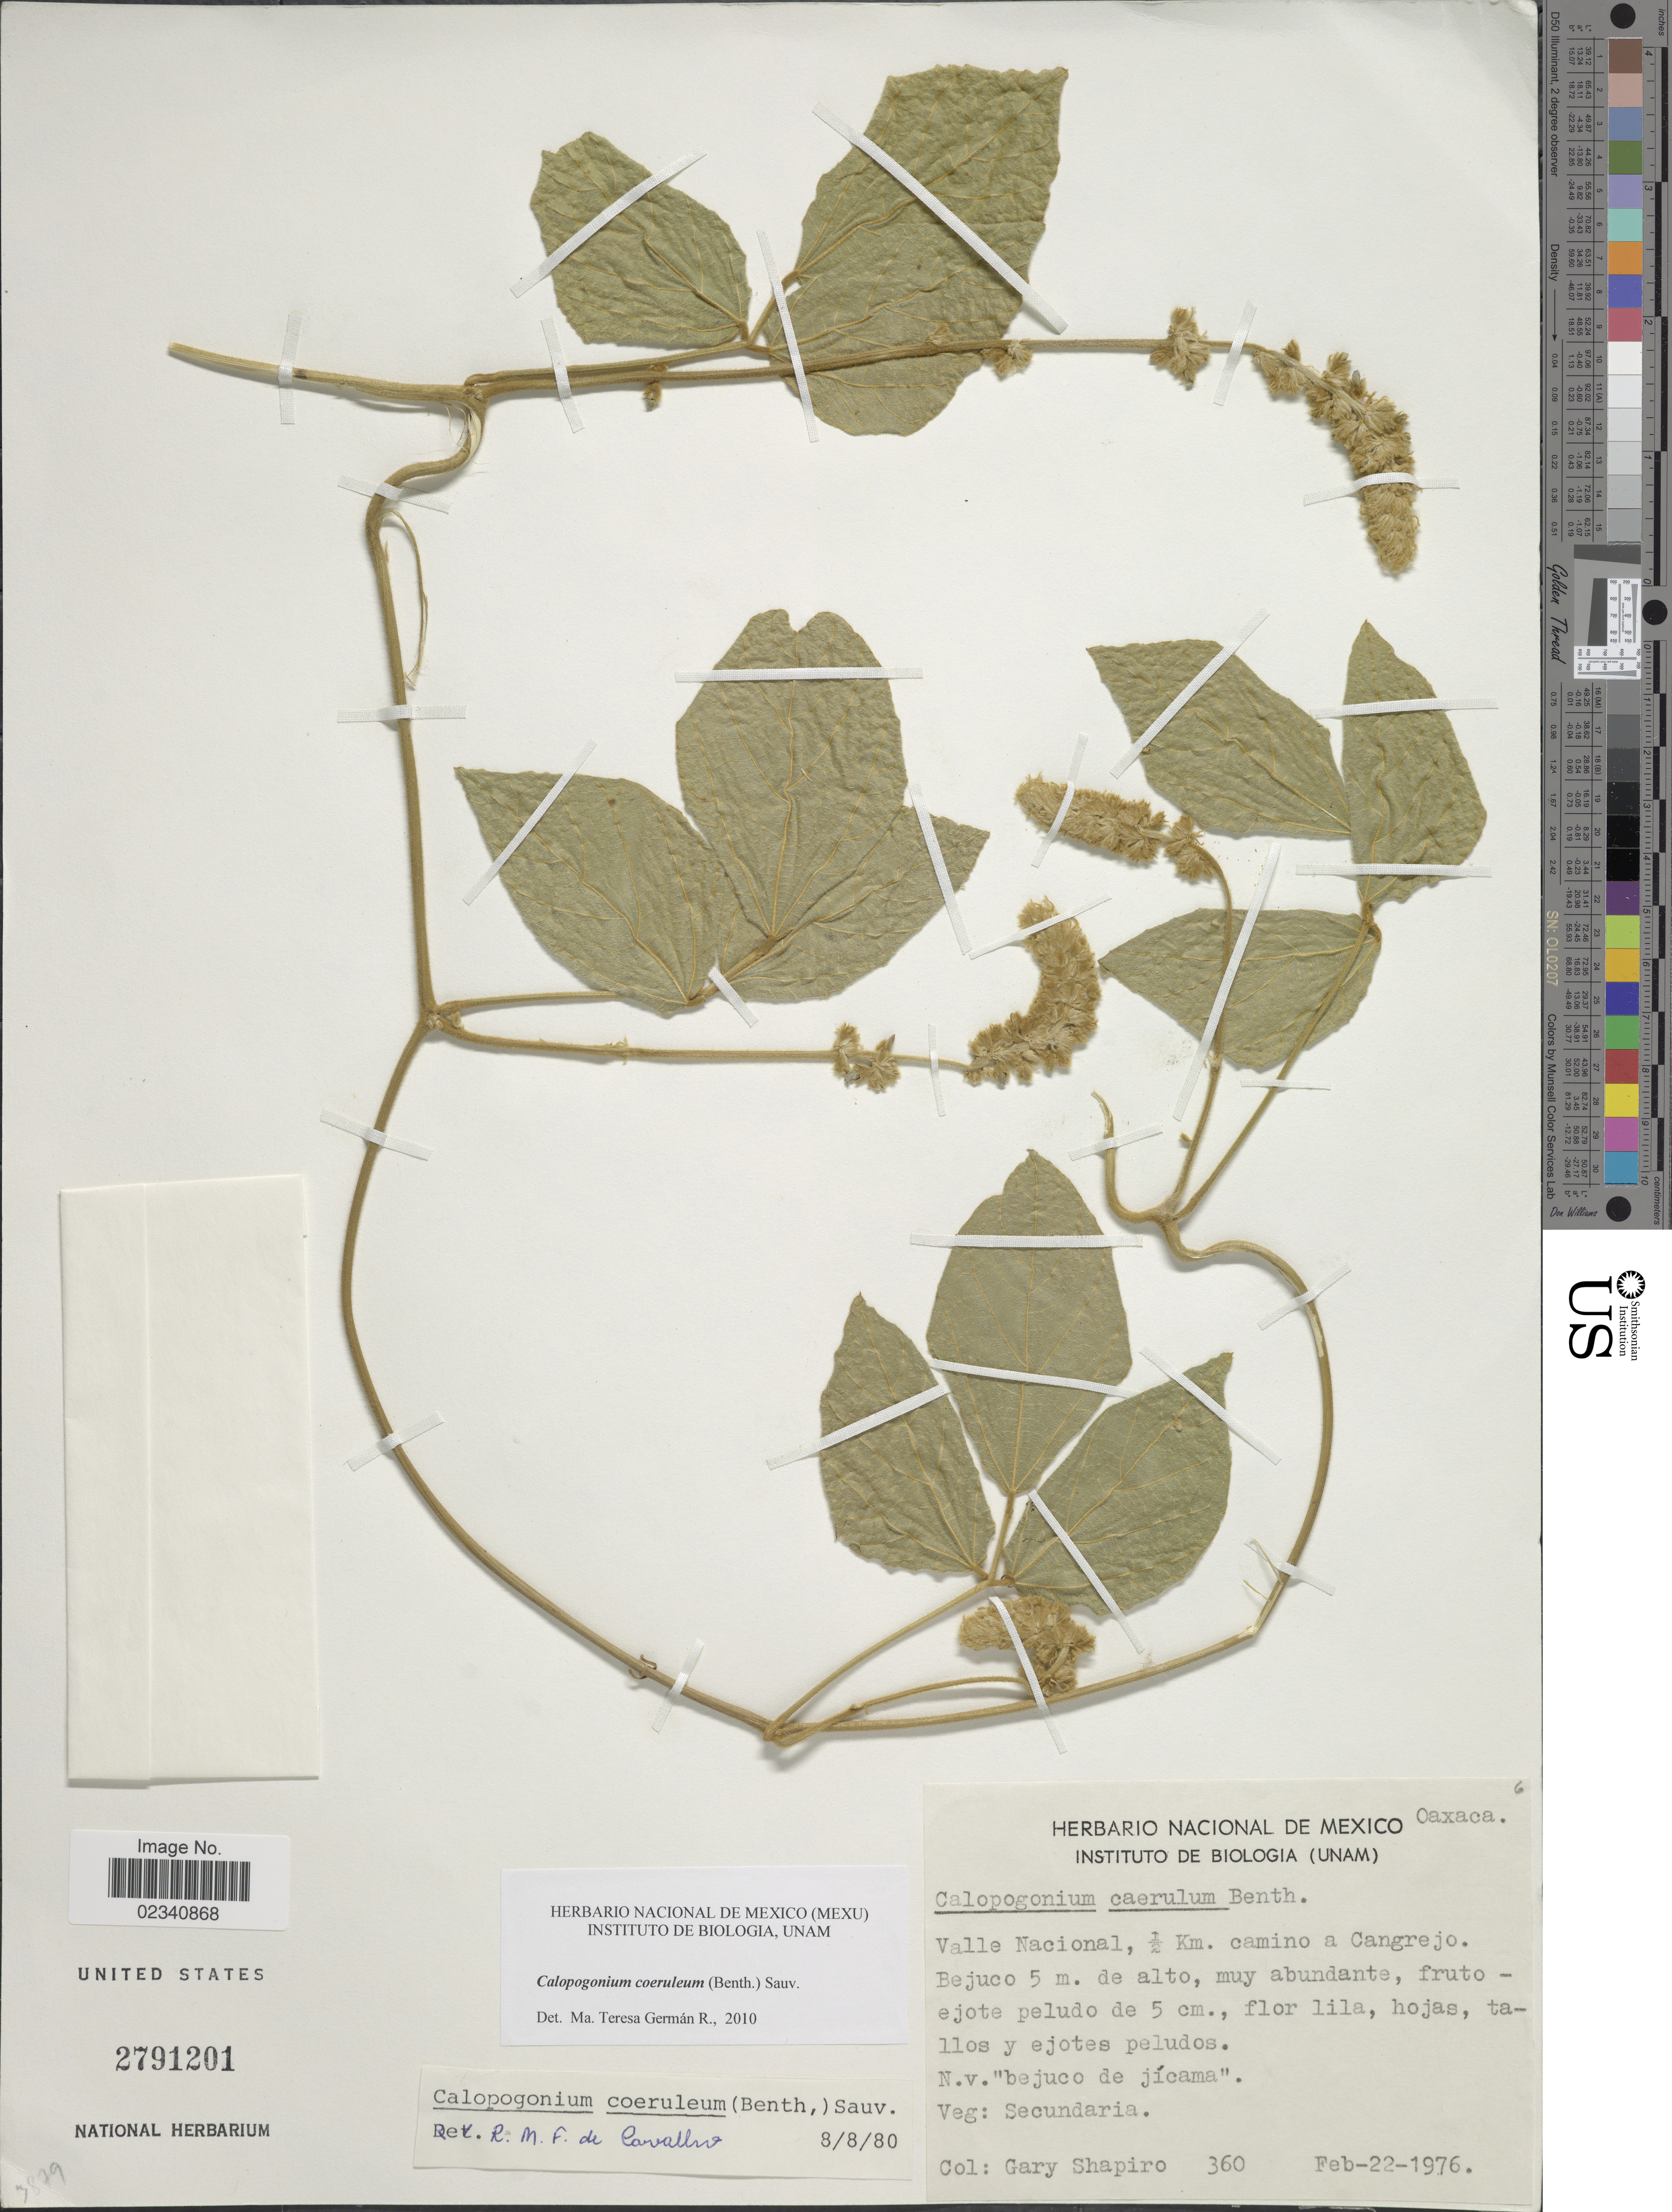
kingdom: Plantae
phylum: Tracheophyta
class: Magnoliopsida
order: Fabales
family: Fabaceae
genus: Calopogonium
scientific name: Calopogonium caeruleum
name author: (Benth.) C. Wright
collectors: G. Shapiro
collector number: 360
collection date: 1976-02-22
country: Mexico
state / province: Oaxaca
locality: Oaxaca, Valle Nacional, ½ Km. camino a Cangrejo. N.v."bejuco de jicama".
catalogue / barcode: US 2791201